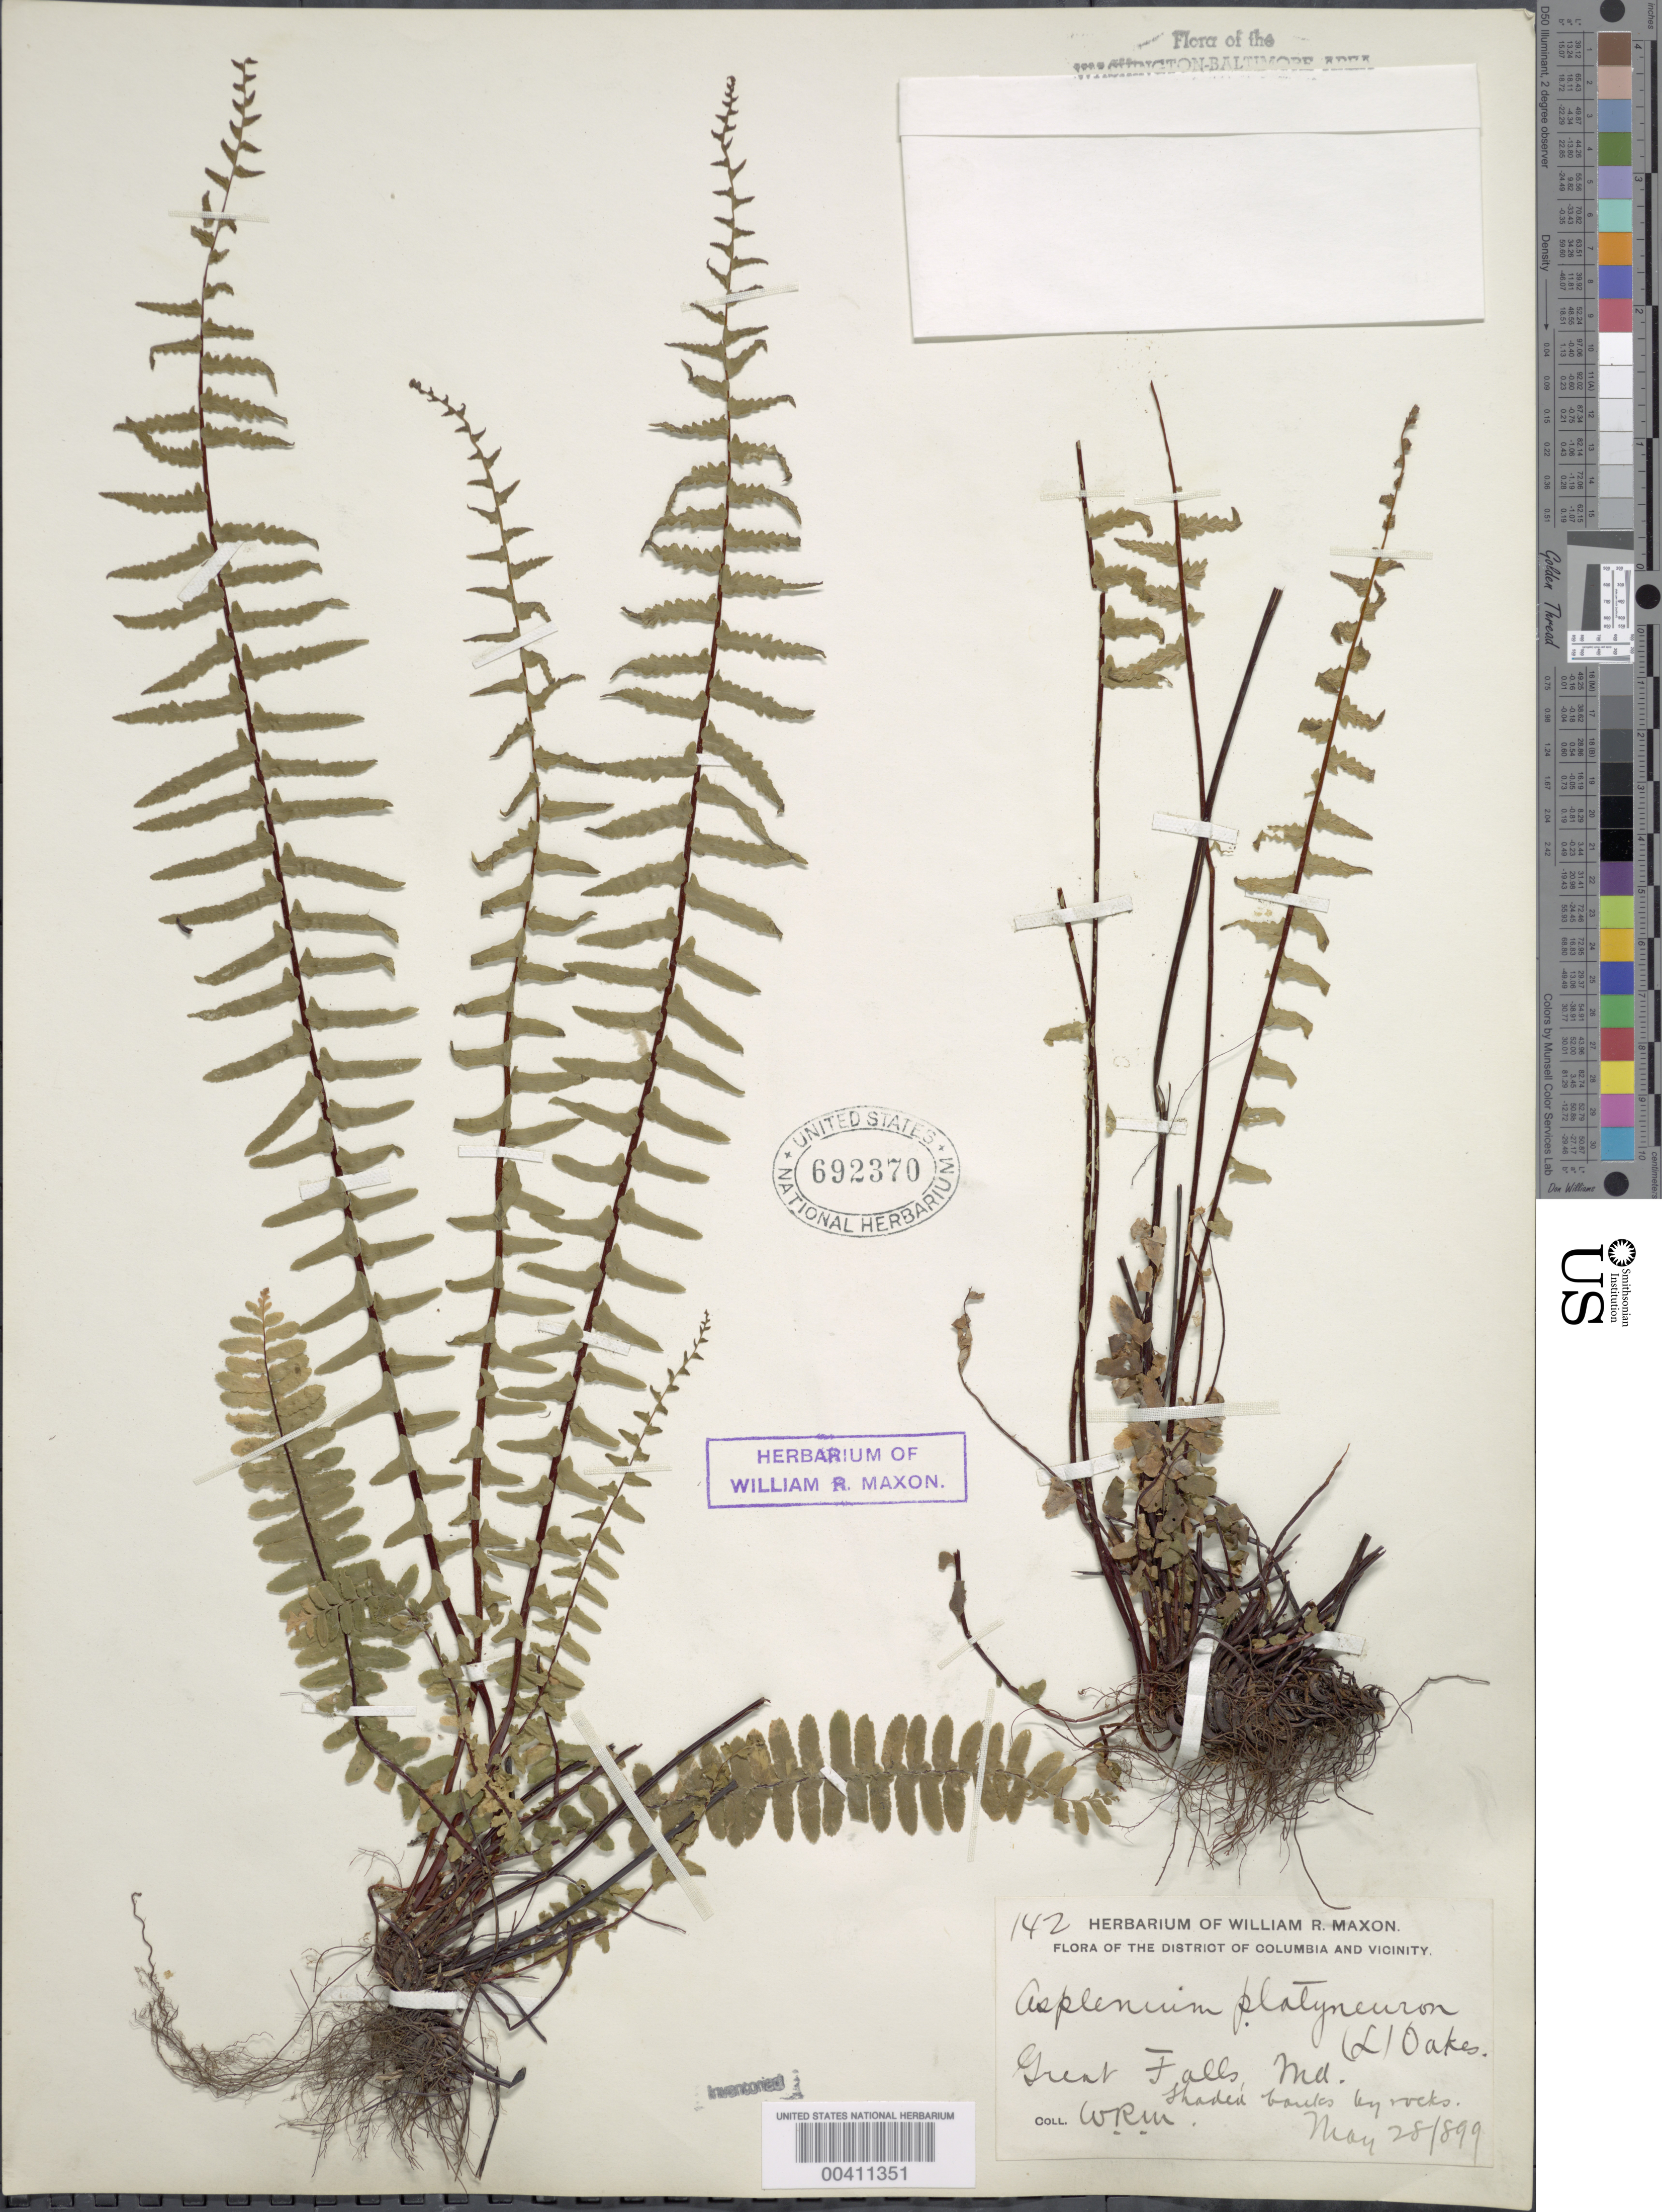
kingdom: Plantae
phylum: Tracheophyta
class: Polypodiopsida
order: Polypodiales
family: Aspleniaceae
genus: Asplenium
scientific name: Asplenium platyneuron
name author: (L.) Britton, Stearns & Poggenb.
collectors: W. R. Maxon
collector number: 142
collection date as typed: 28 May 1899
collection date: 1899-05-28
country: United States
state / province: Maryland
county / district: Montgomery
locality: Great Falls C. & O. Canal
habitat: Shaded banks by rocks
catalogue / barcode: US 692370